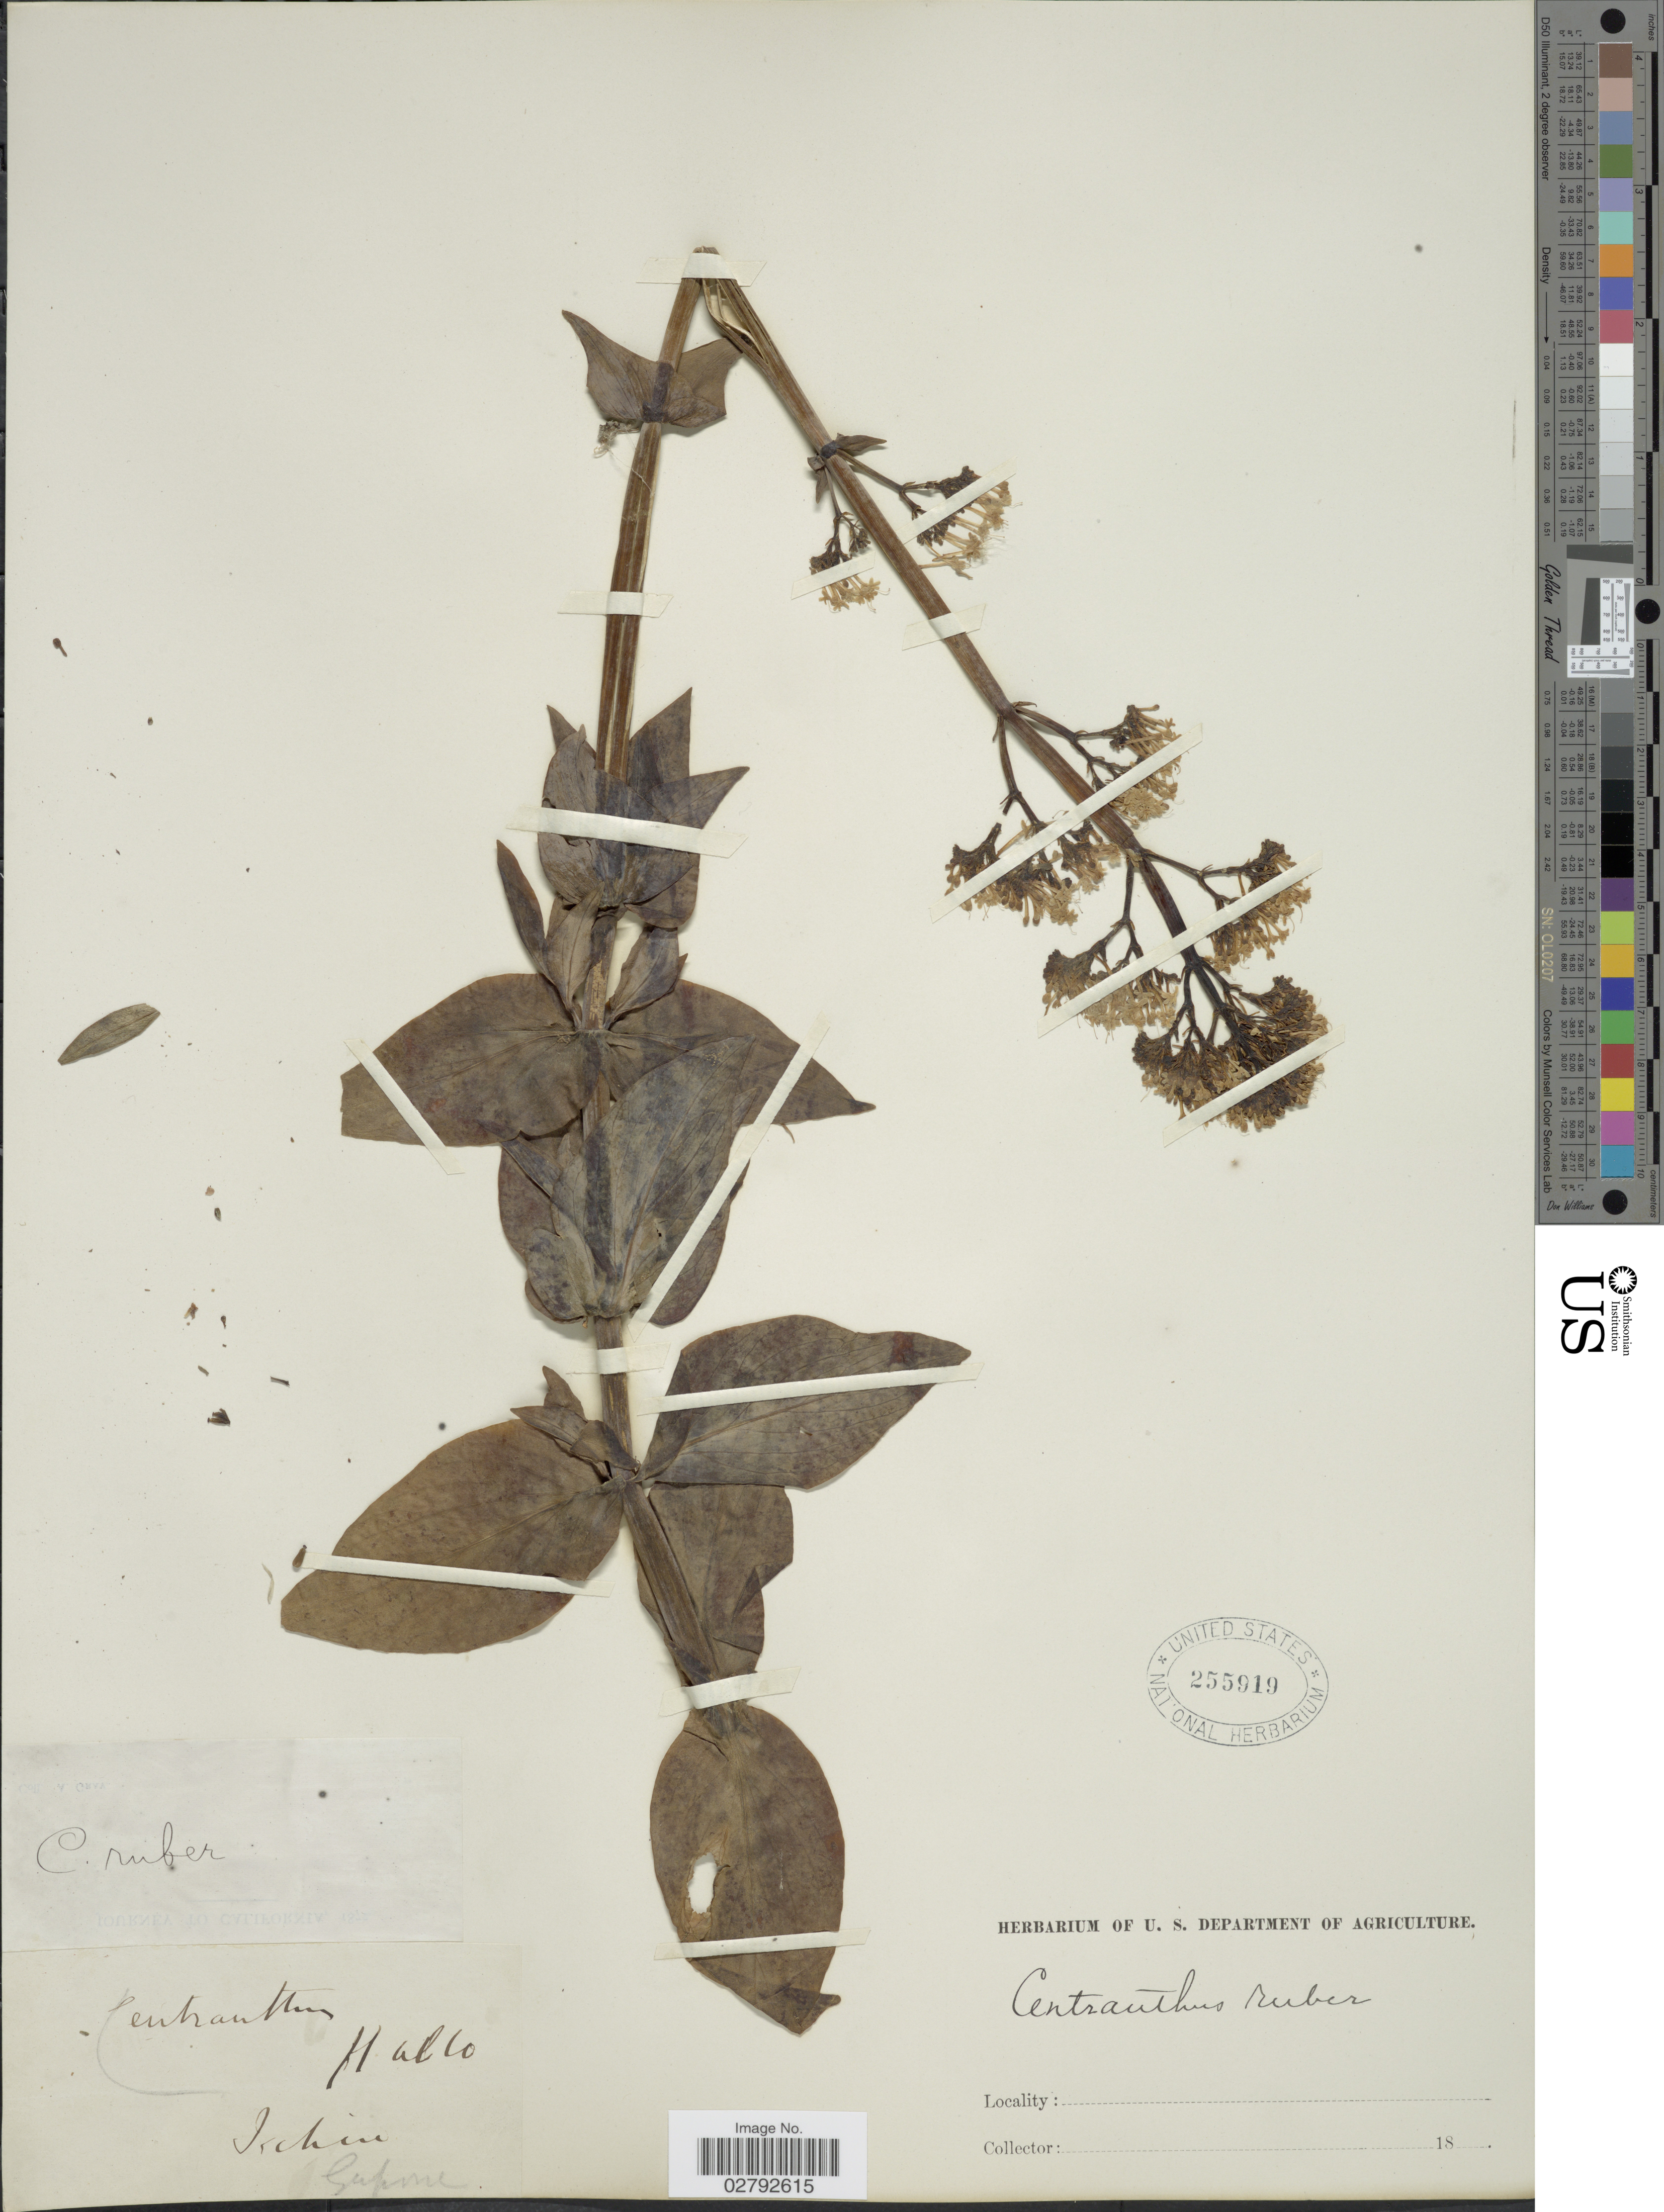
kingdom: Plantae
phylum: Tracheophyta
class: Magnoliopsida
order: Dipsacales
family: Caprifoliaceae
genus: Centranthus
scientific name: Centranthus ruber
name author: (L.) DC.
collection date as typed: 18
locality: Tschin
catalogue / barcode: US 255919